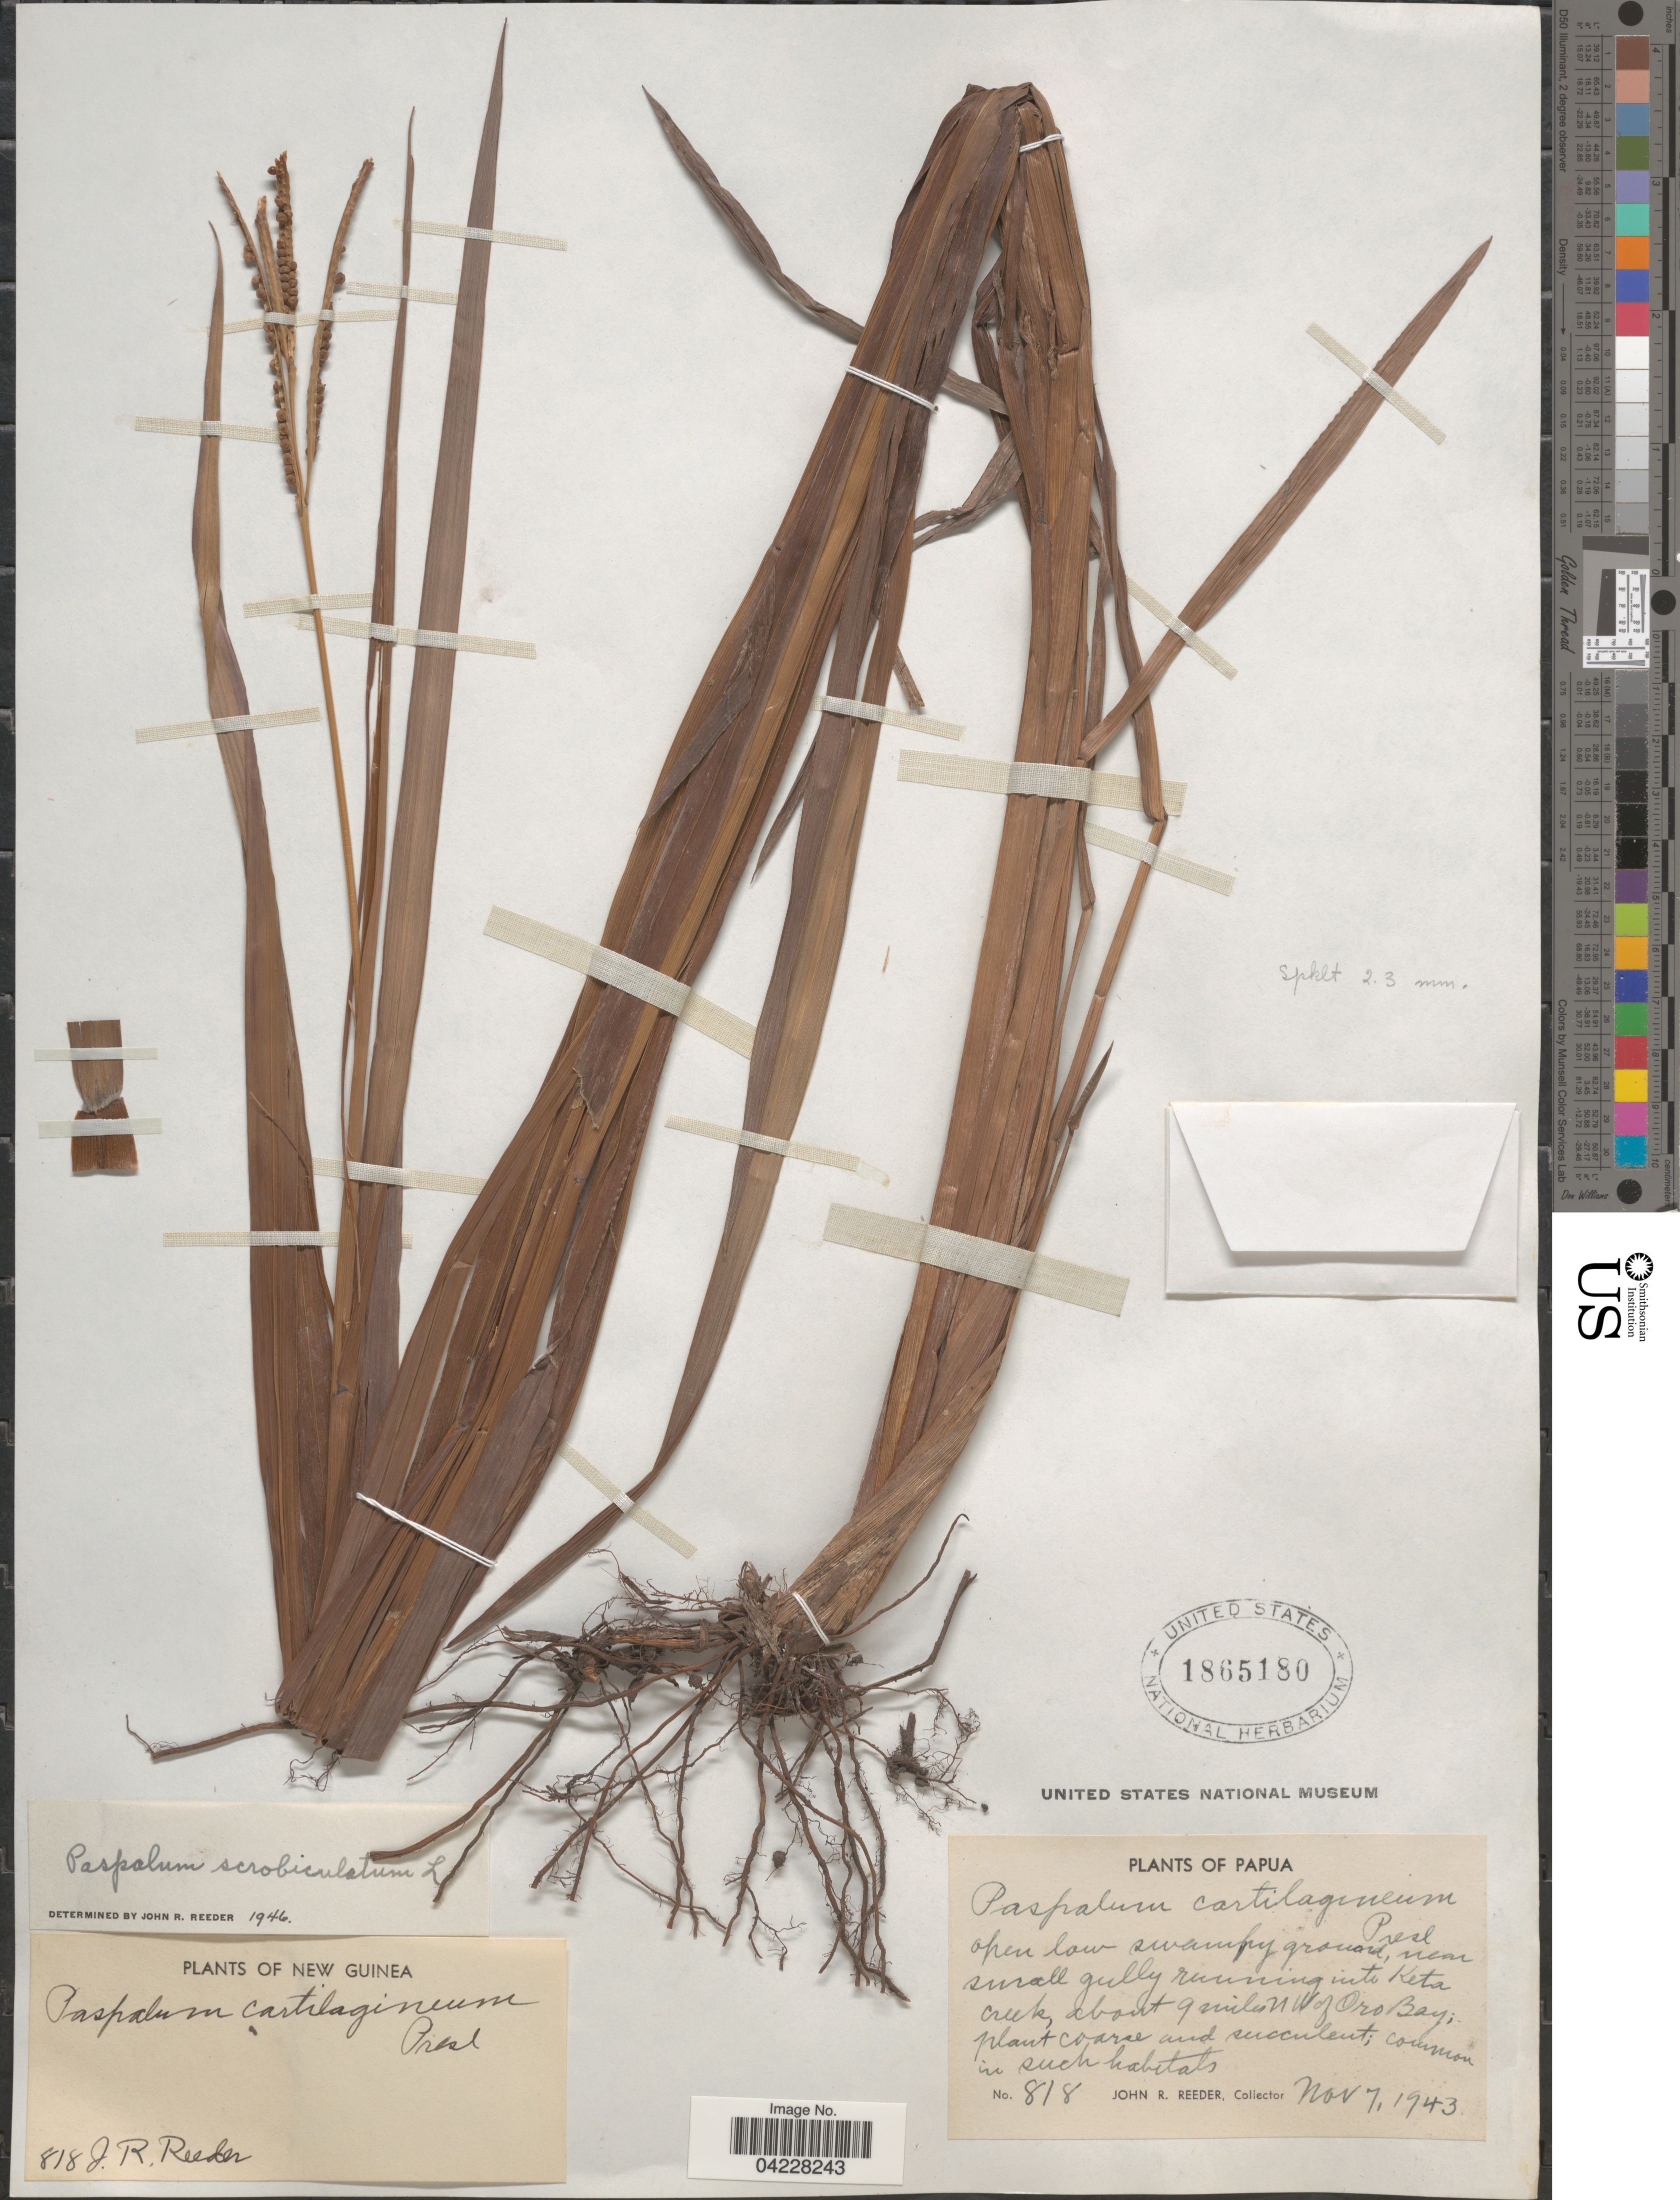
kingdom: Plantae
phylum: Tracheophyta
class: Liliopsida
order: Poales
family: Poaceae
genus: Paspalum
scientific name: Paspalum scrobiculatum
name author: L.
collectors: J. R. Reeder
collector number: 818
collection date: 1943-11-07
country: Papua New Guinea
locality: Papua. New Guinea. Open low swampy ground, near small gully running into Keta Creek, about 9 miles NW of Oro Bay.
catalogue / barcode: US 1865180